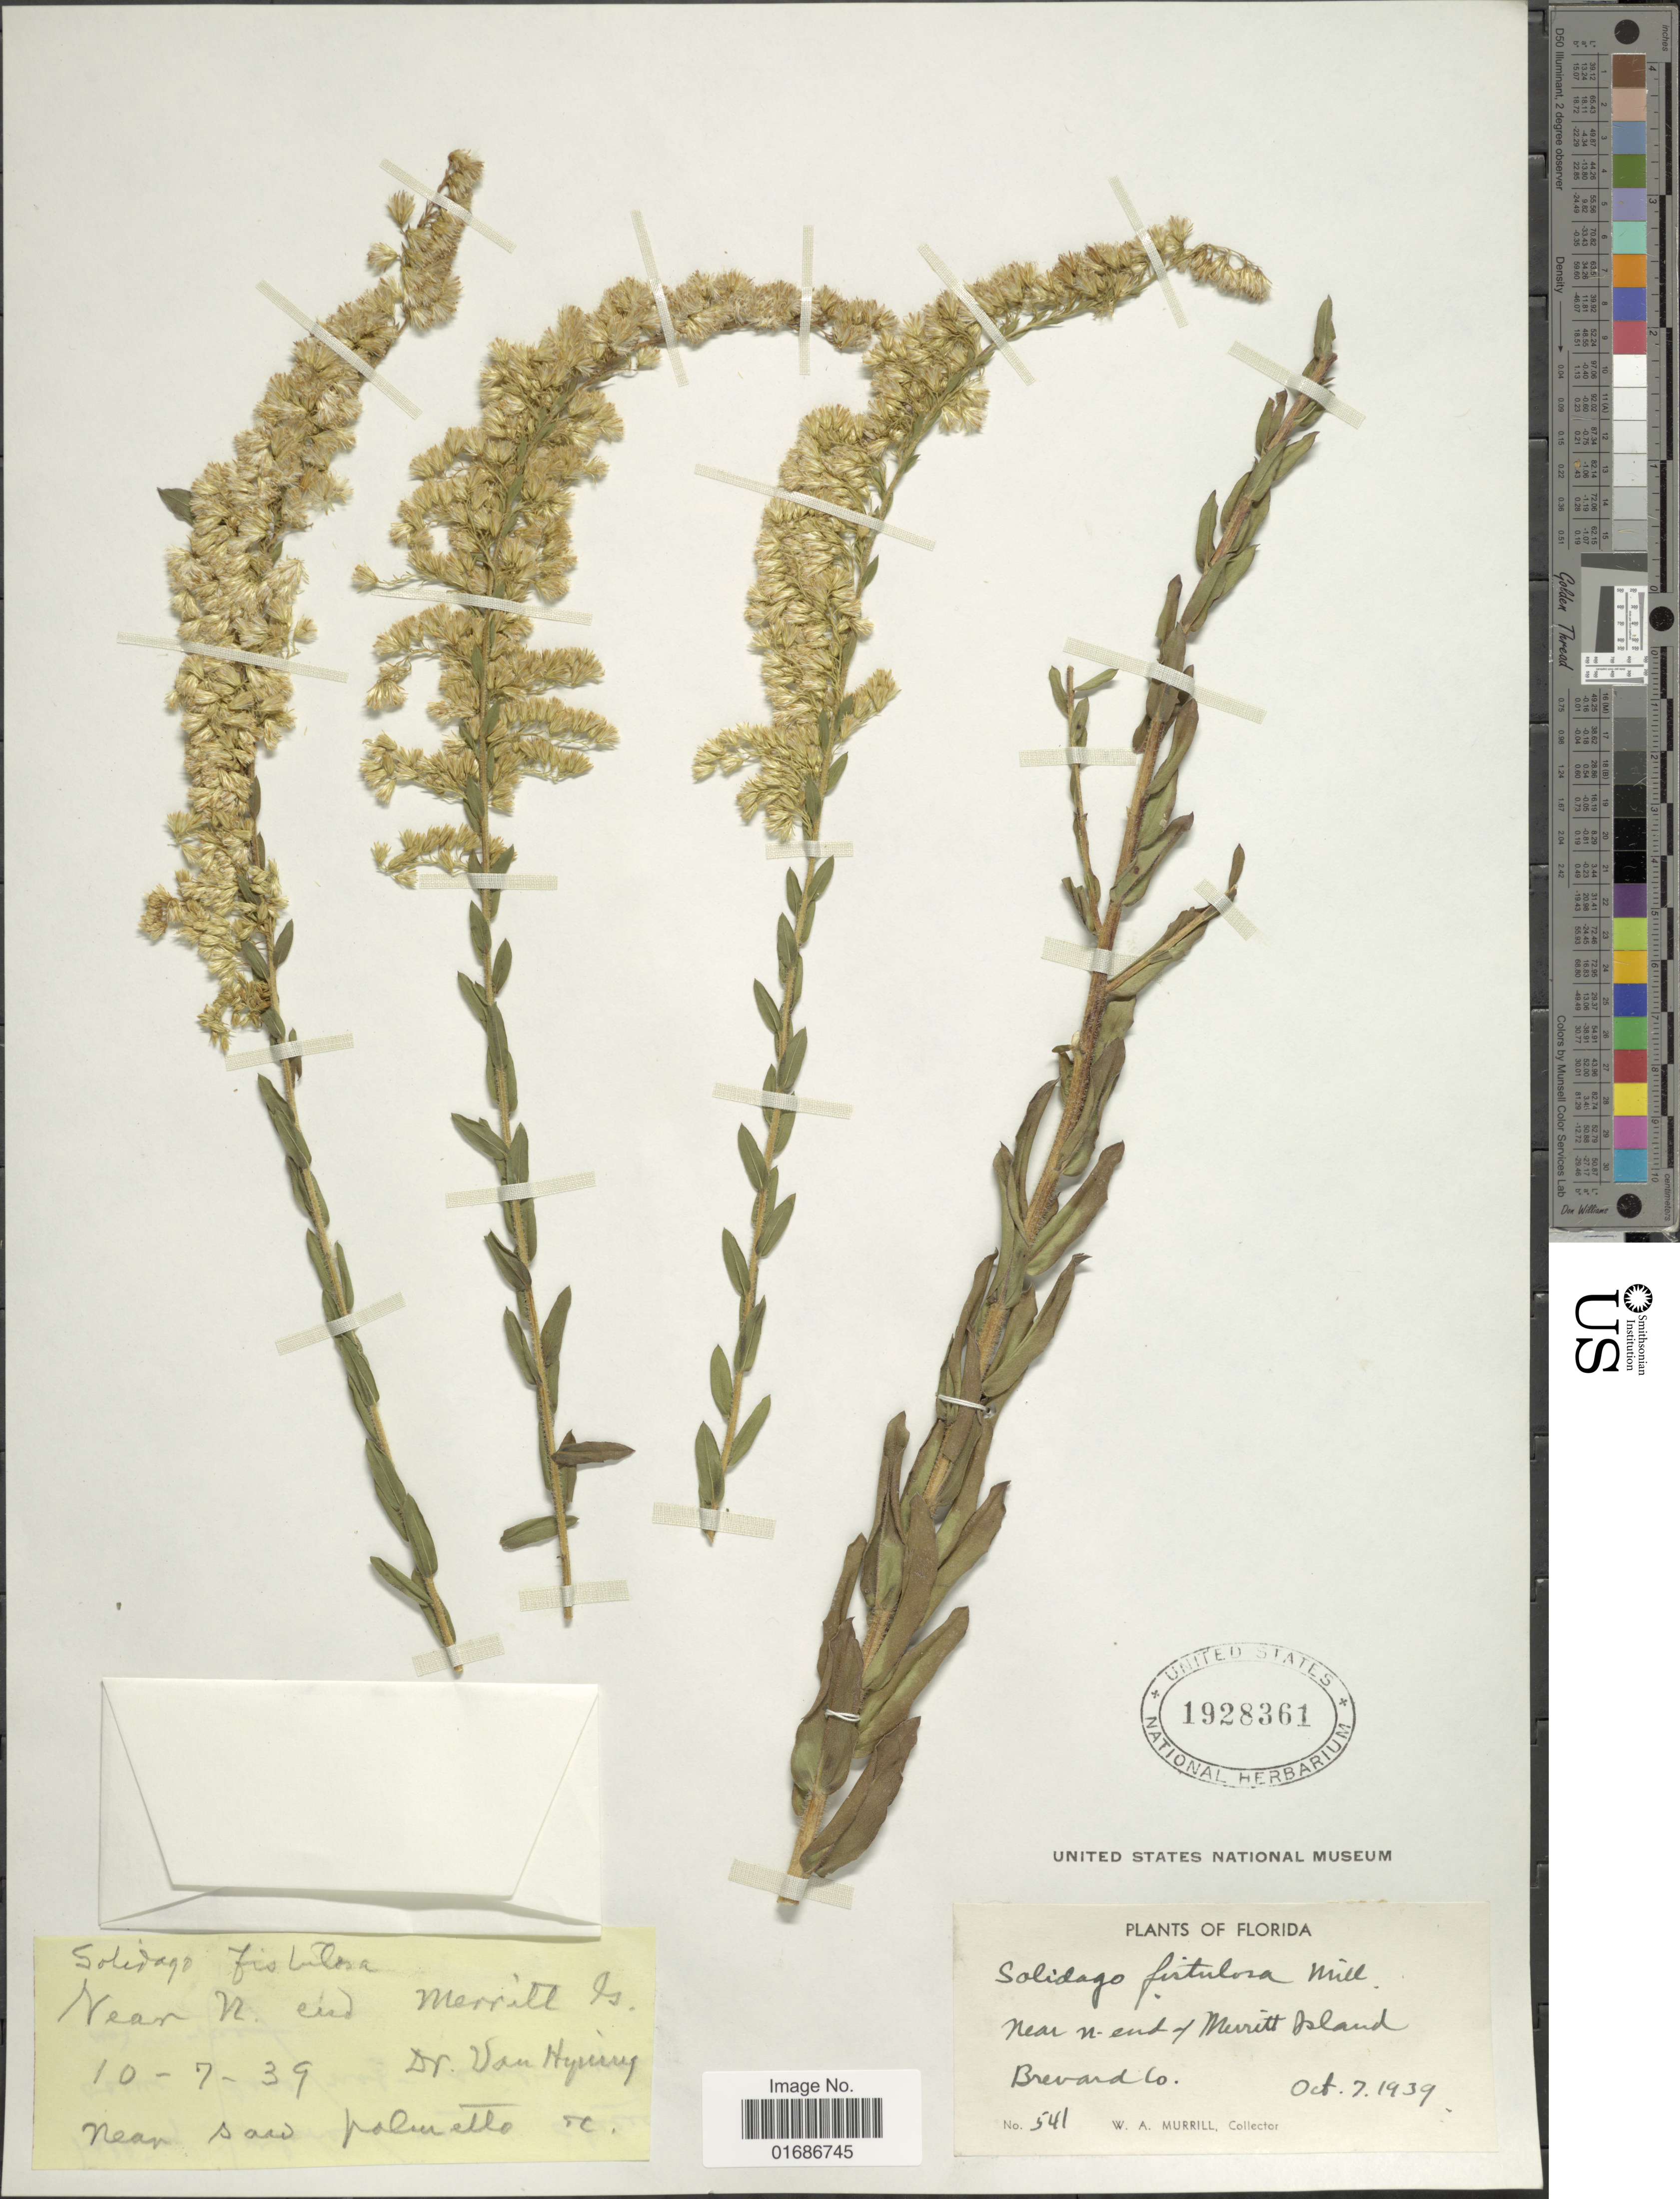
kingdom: Plantae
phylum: Tracheophyta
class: Magnoliopsida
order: Asterales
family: Asteraceae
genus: Solidago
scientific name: Solidago fistulosa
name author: Mill.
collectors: W. A. Murrill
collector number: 541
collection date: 1939-10-07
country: United States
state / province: Florida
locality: Near N.- end of Merritt Island, Brevard Co.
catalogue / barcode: US 1928361